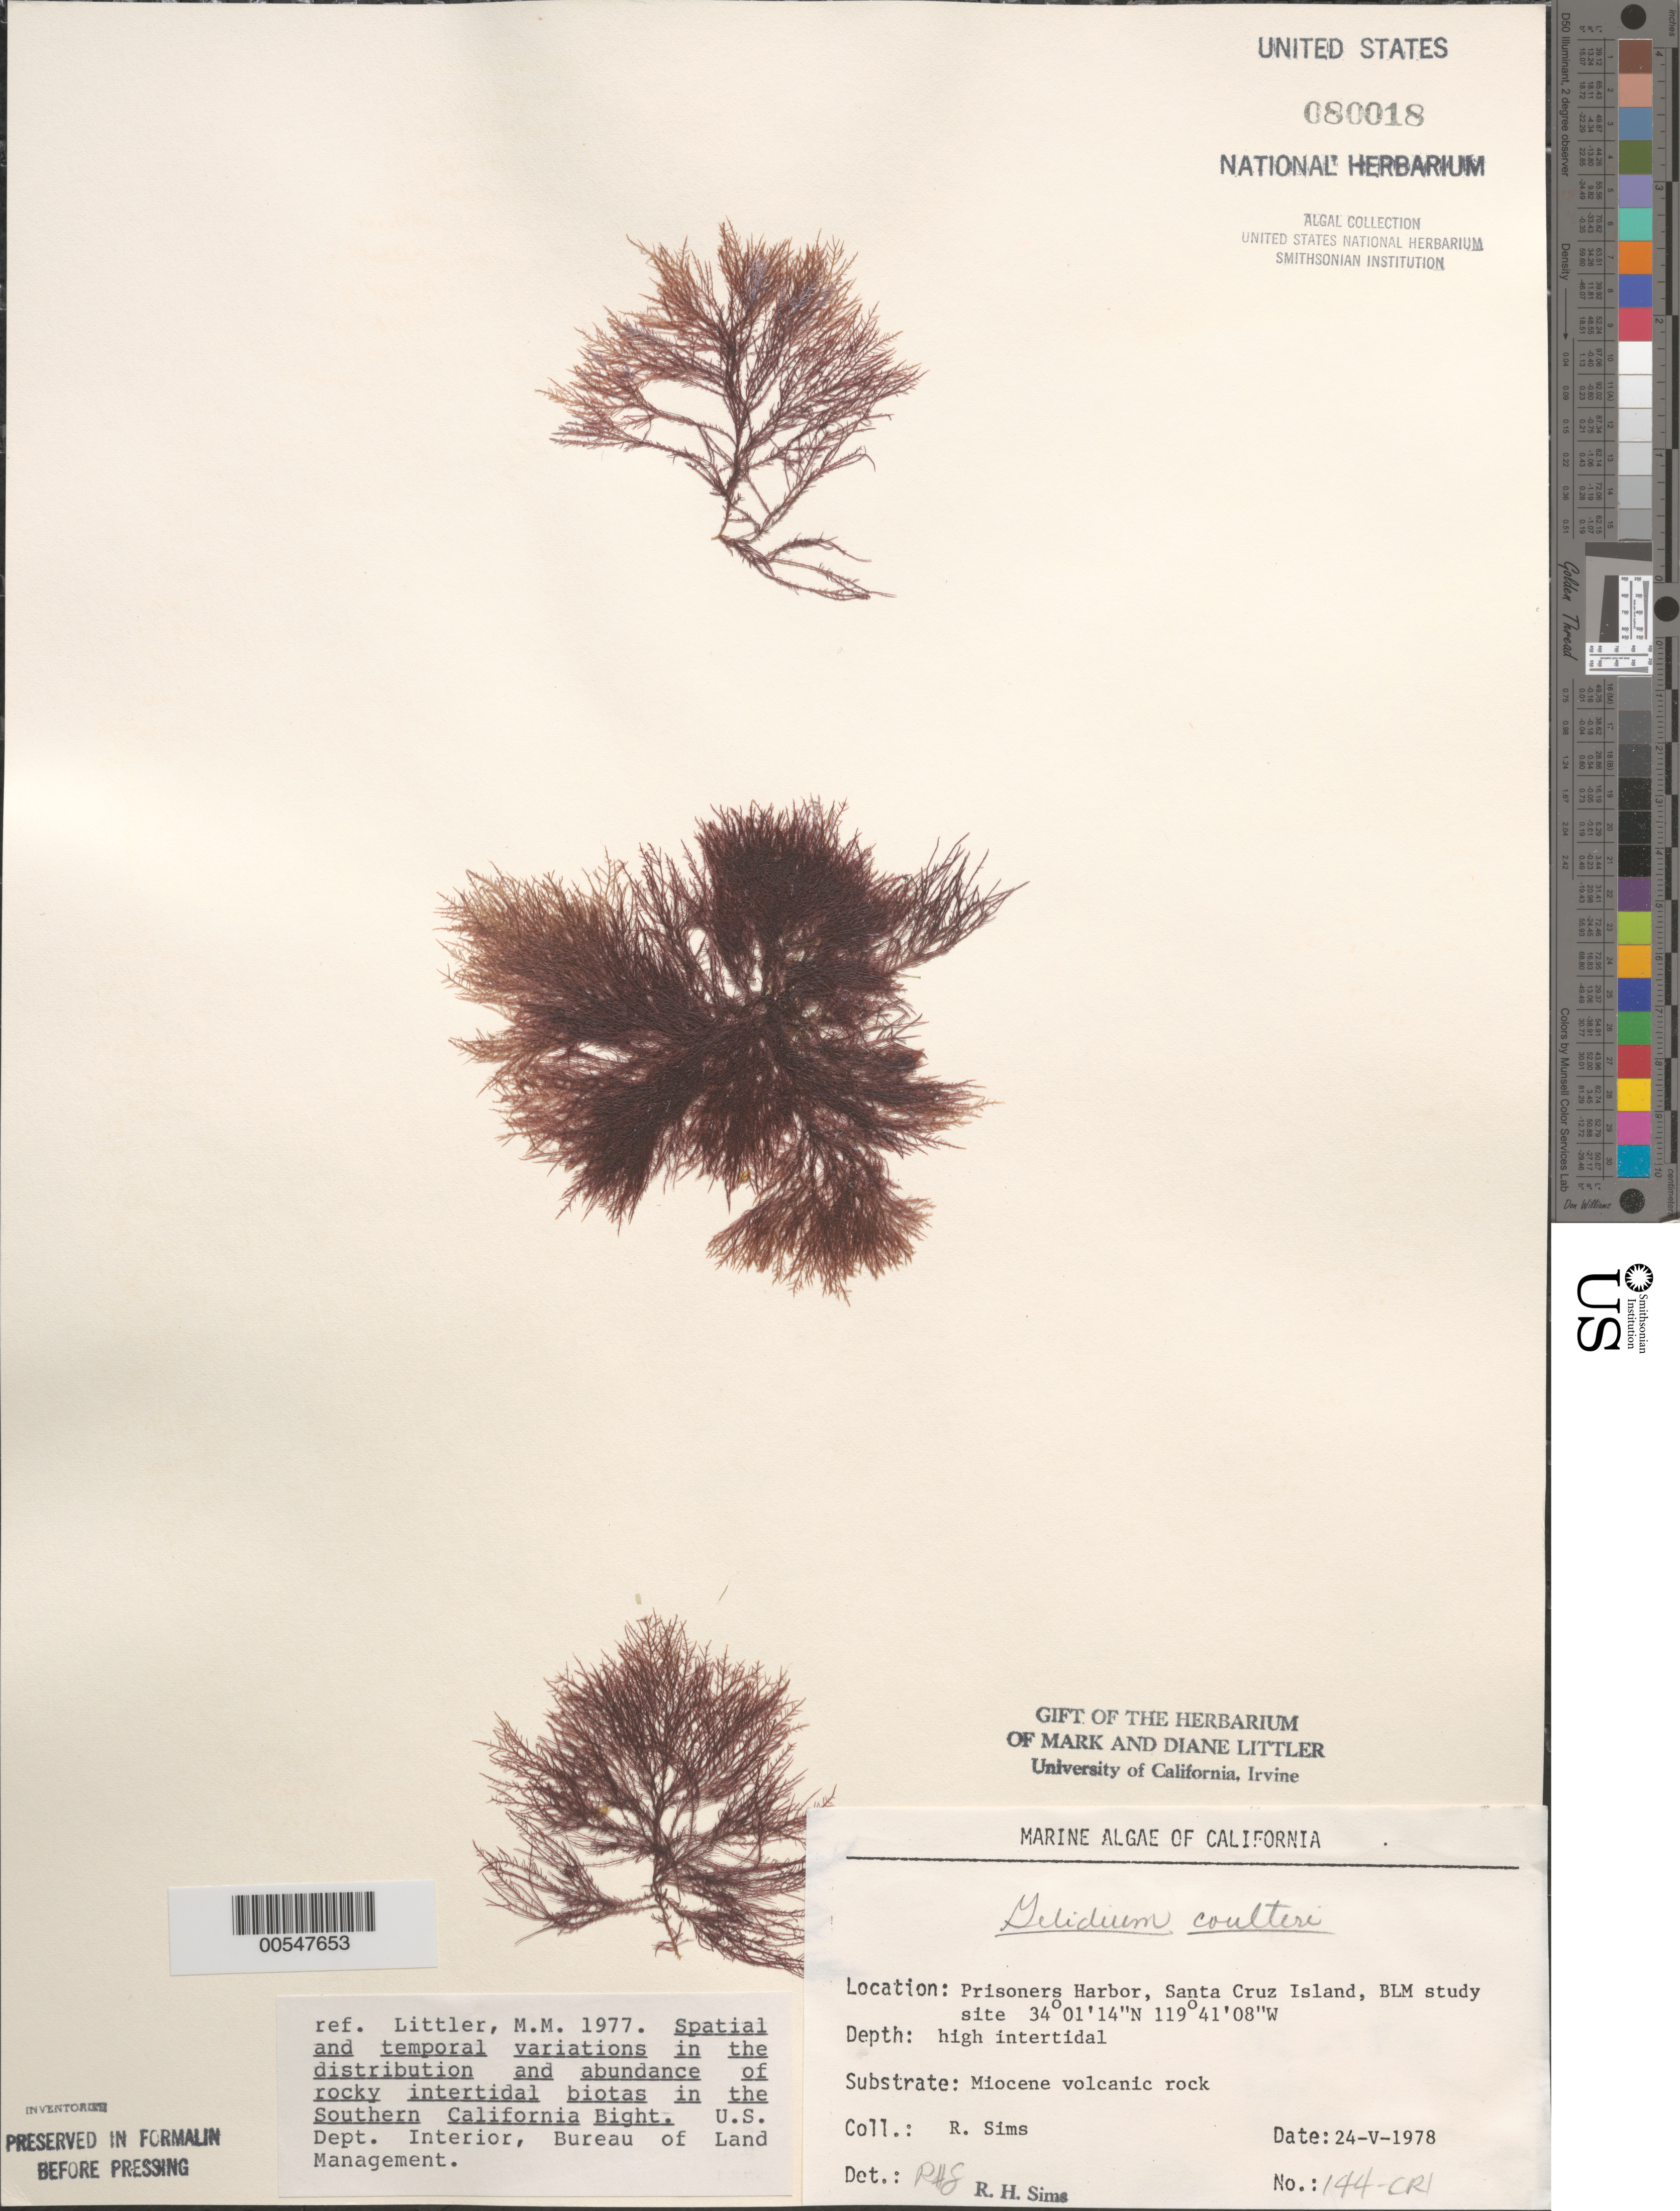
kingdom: Plantae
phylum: Rhodophyta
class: Florideophyceae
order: Gelidiales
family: Gelidiaceae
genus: Gelidium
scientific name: Gelidium coulteri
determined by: Sims, Robert H.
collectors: R. H. Sims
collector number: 144-cri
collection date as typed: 24 May 1978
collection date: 1978-05-24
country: United States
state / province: California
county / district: Santa Barbara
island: Santa Cruz Island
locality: Prisoners Harbor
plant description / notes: BLM-SOCALBIGHT Rocky Intertidal Survey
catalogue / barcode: US 80018